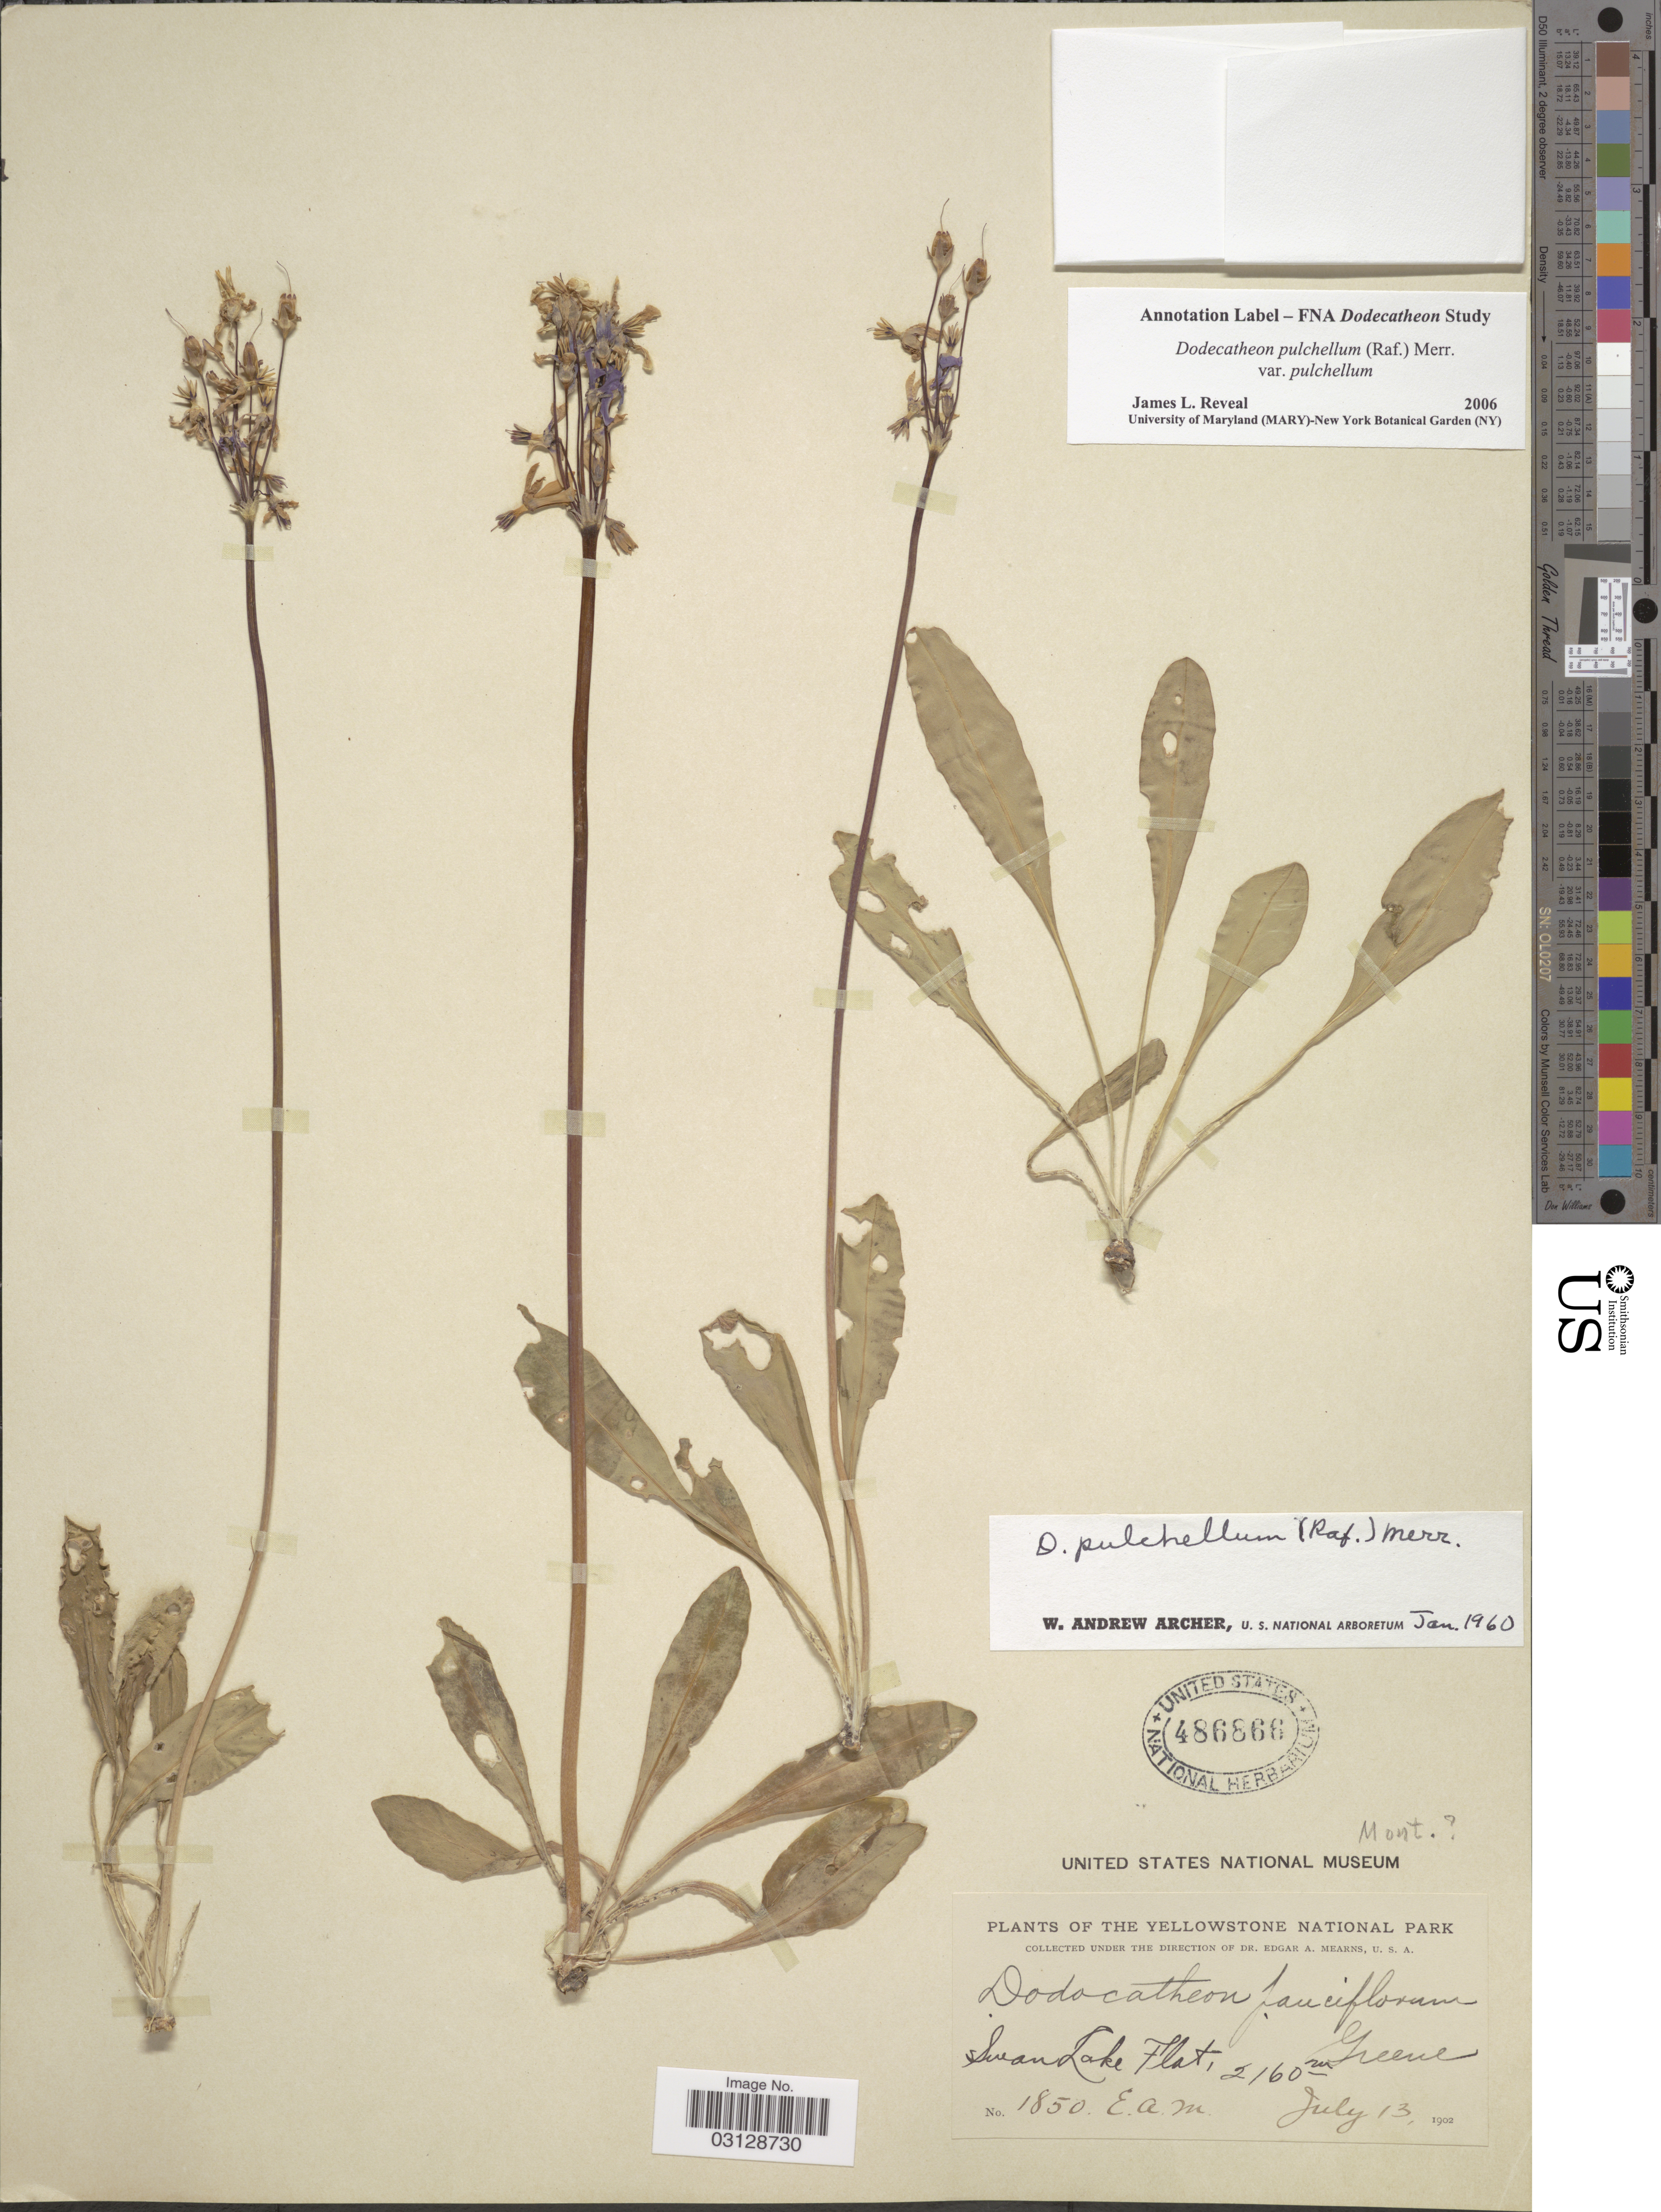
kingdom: Plantae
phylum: Tracheophyta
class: Magnoliopsida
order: Ericales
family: Primulaceae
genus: Dodecatheon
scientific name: Dodecatheon pulchellum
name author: (Raf.) Merr.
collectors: E. A. Mearns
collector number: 1820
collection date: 1902-07-13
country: United States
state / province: Wyoming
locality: Yellowstone National Park. Swan Lake Flat.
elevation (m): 2160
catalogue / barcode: US 486866